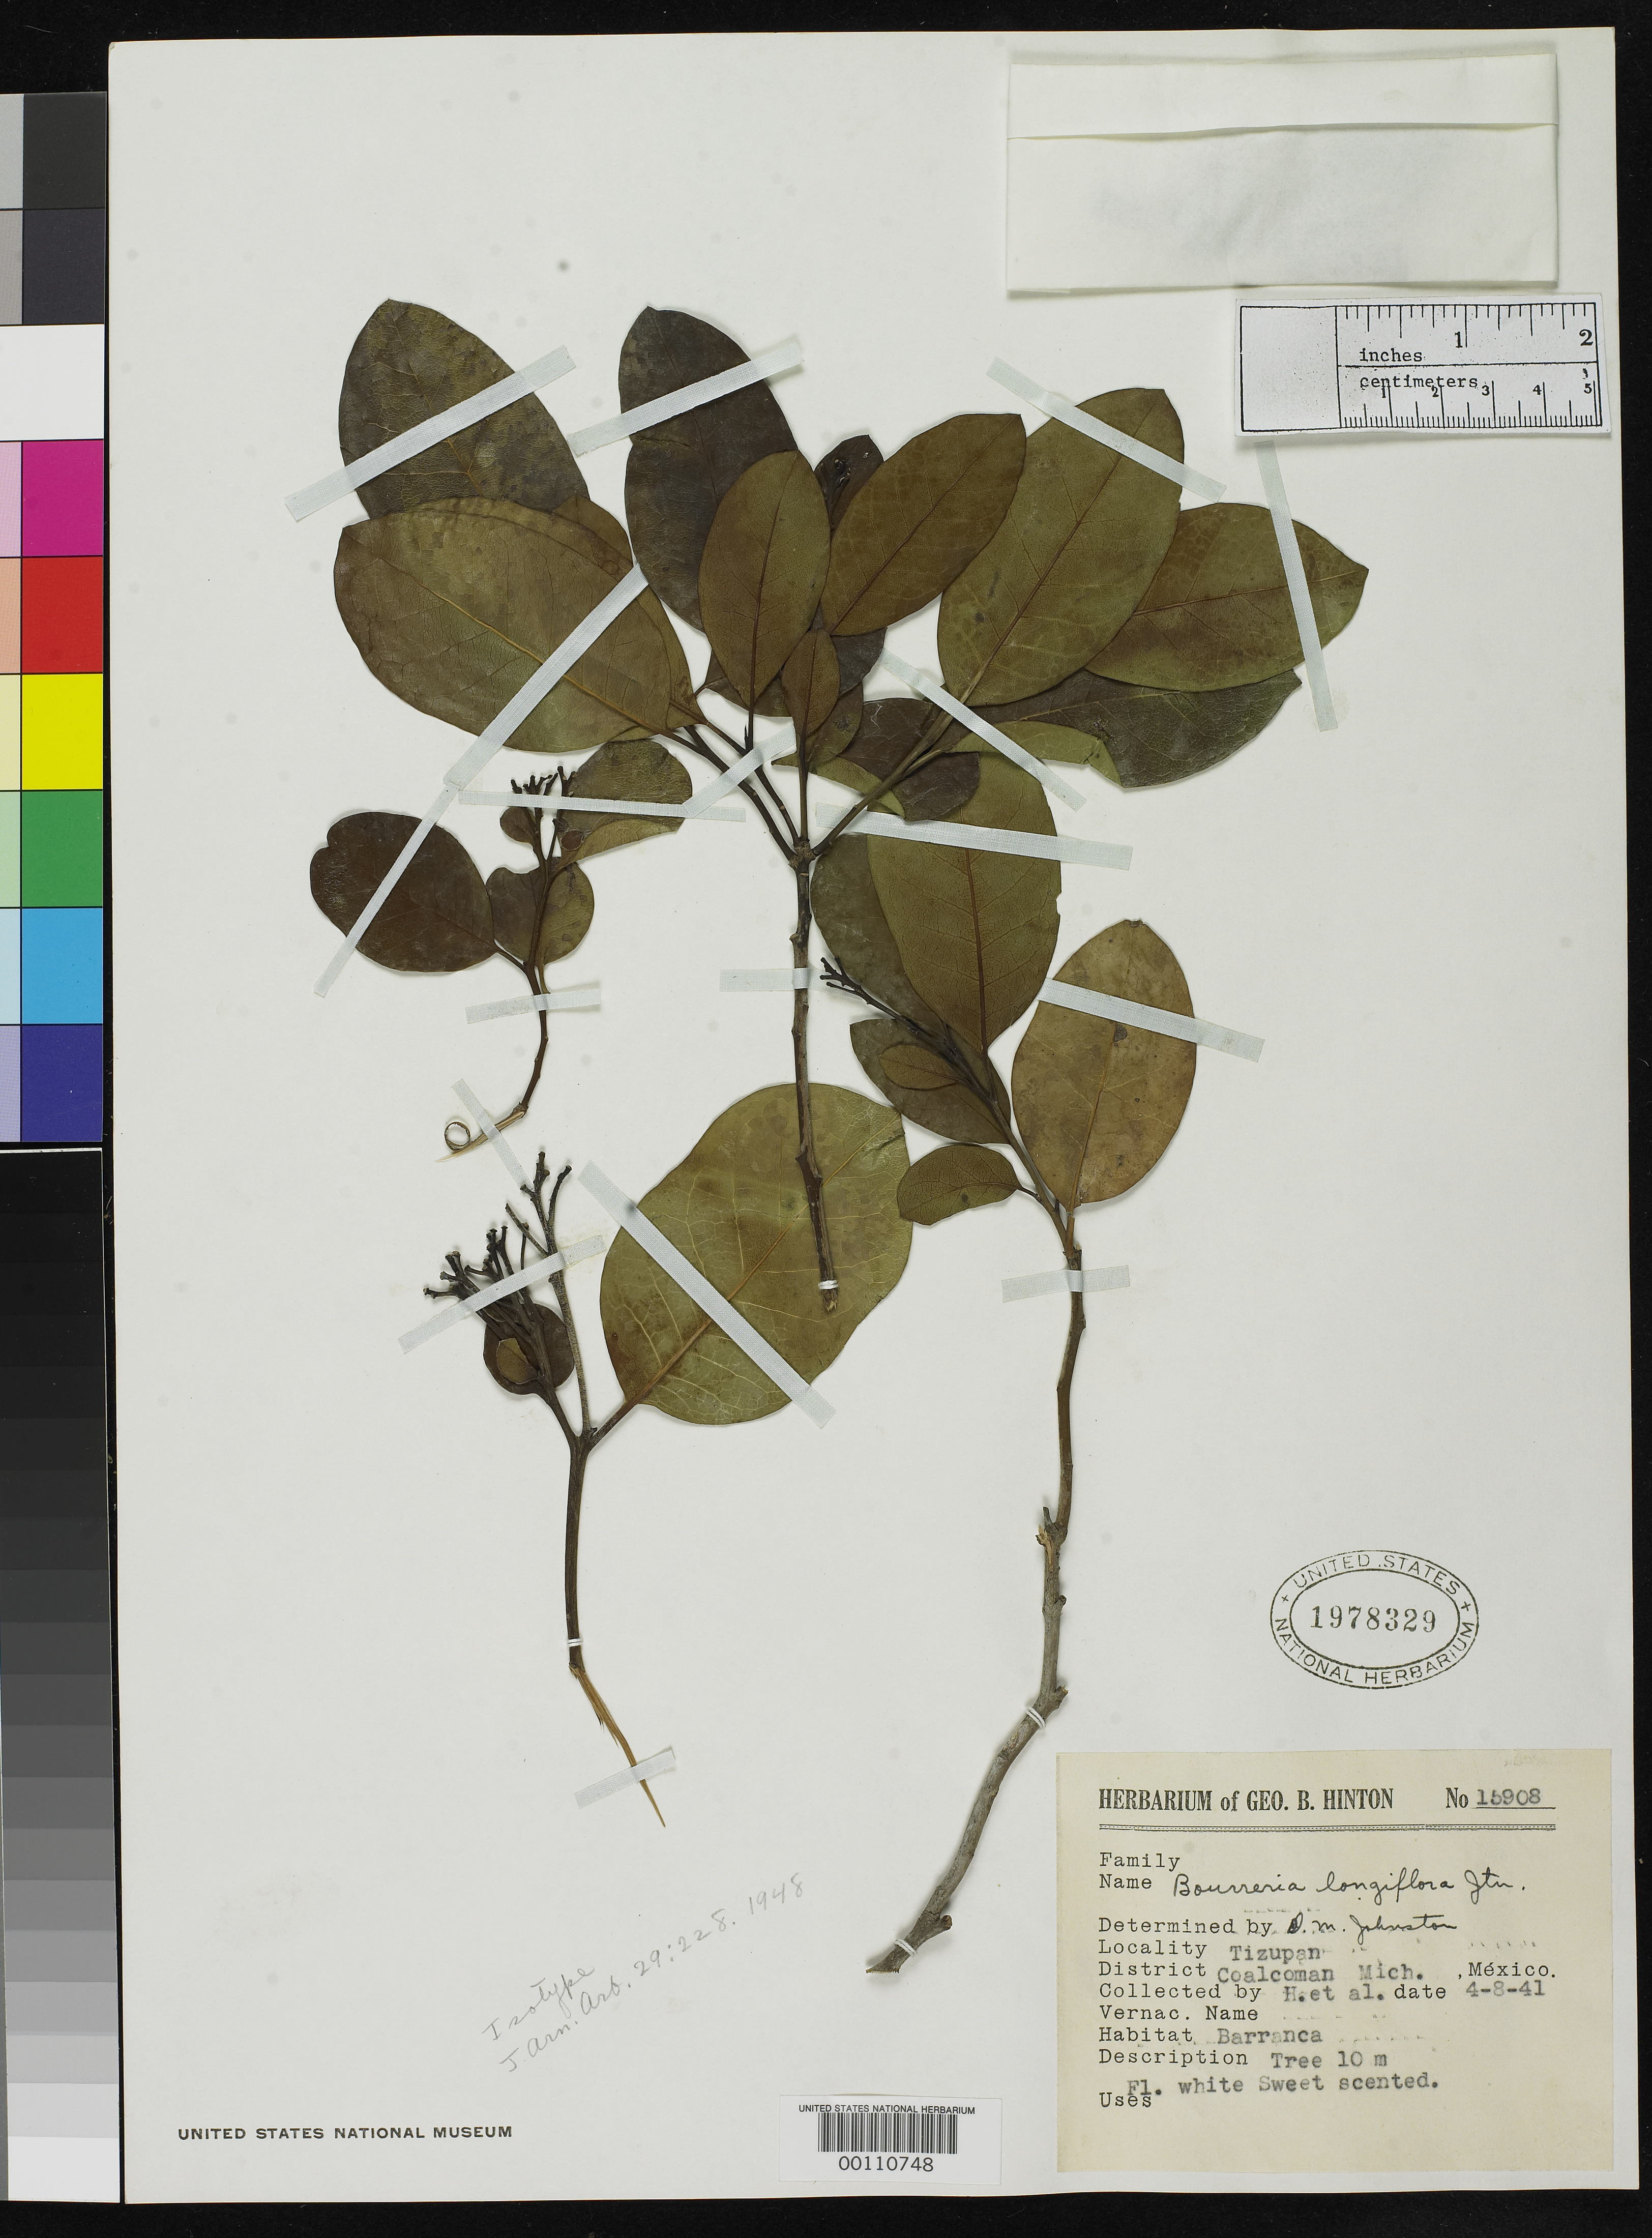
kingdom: Plantae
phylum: Tracheophyta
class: Magnoliopsida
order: Boraginales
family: Ehretiaceae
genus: Bourreria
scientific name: Bourreria longiflora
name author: I.M. Johnst.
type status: Isotype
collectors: G. B. Hinton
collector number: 15908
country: Mexico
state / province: Michoacán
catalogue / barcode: US 1978329